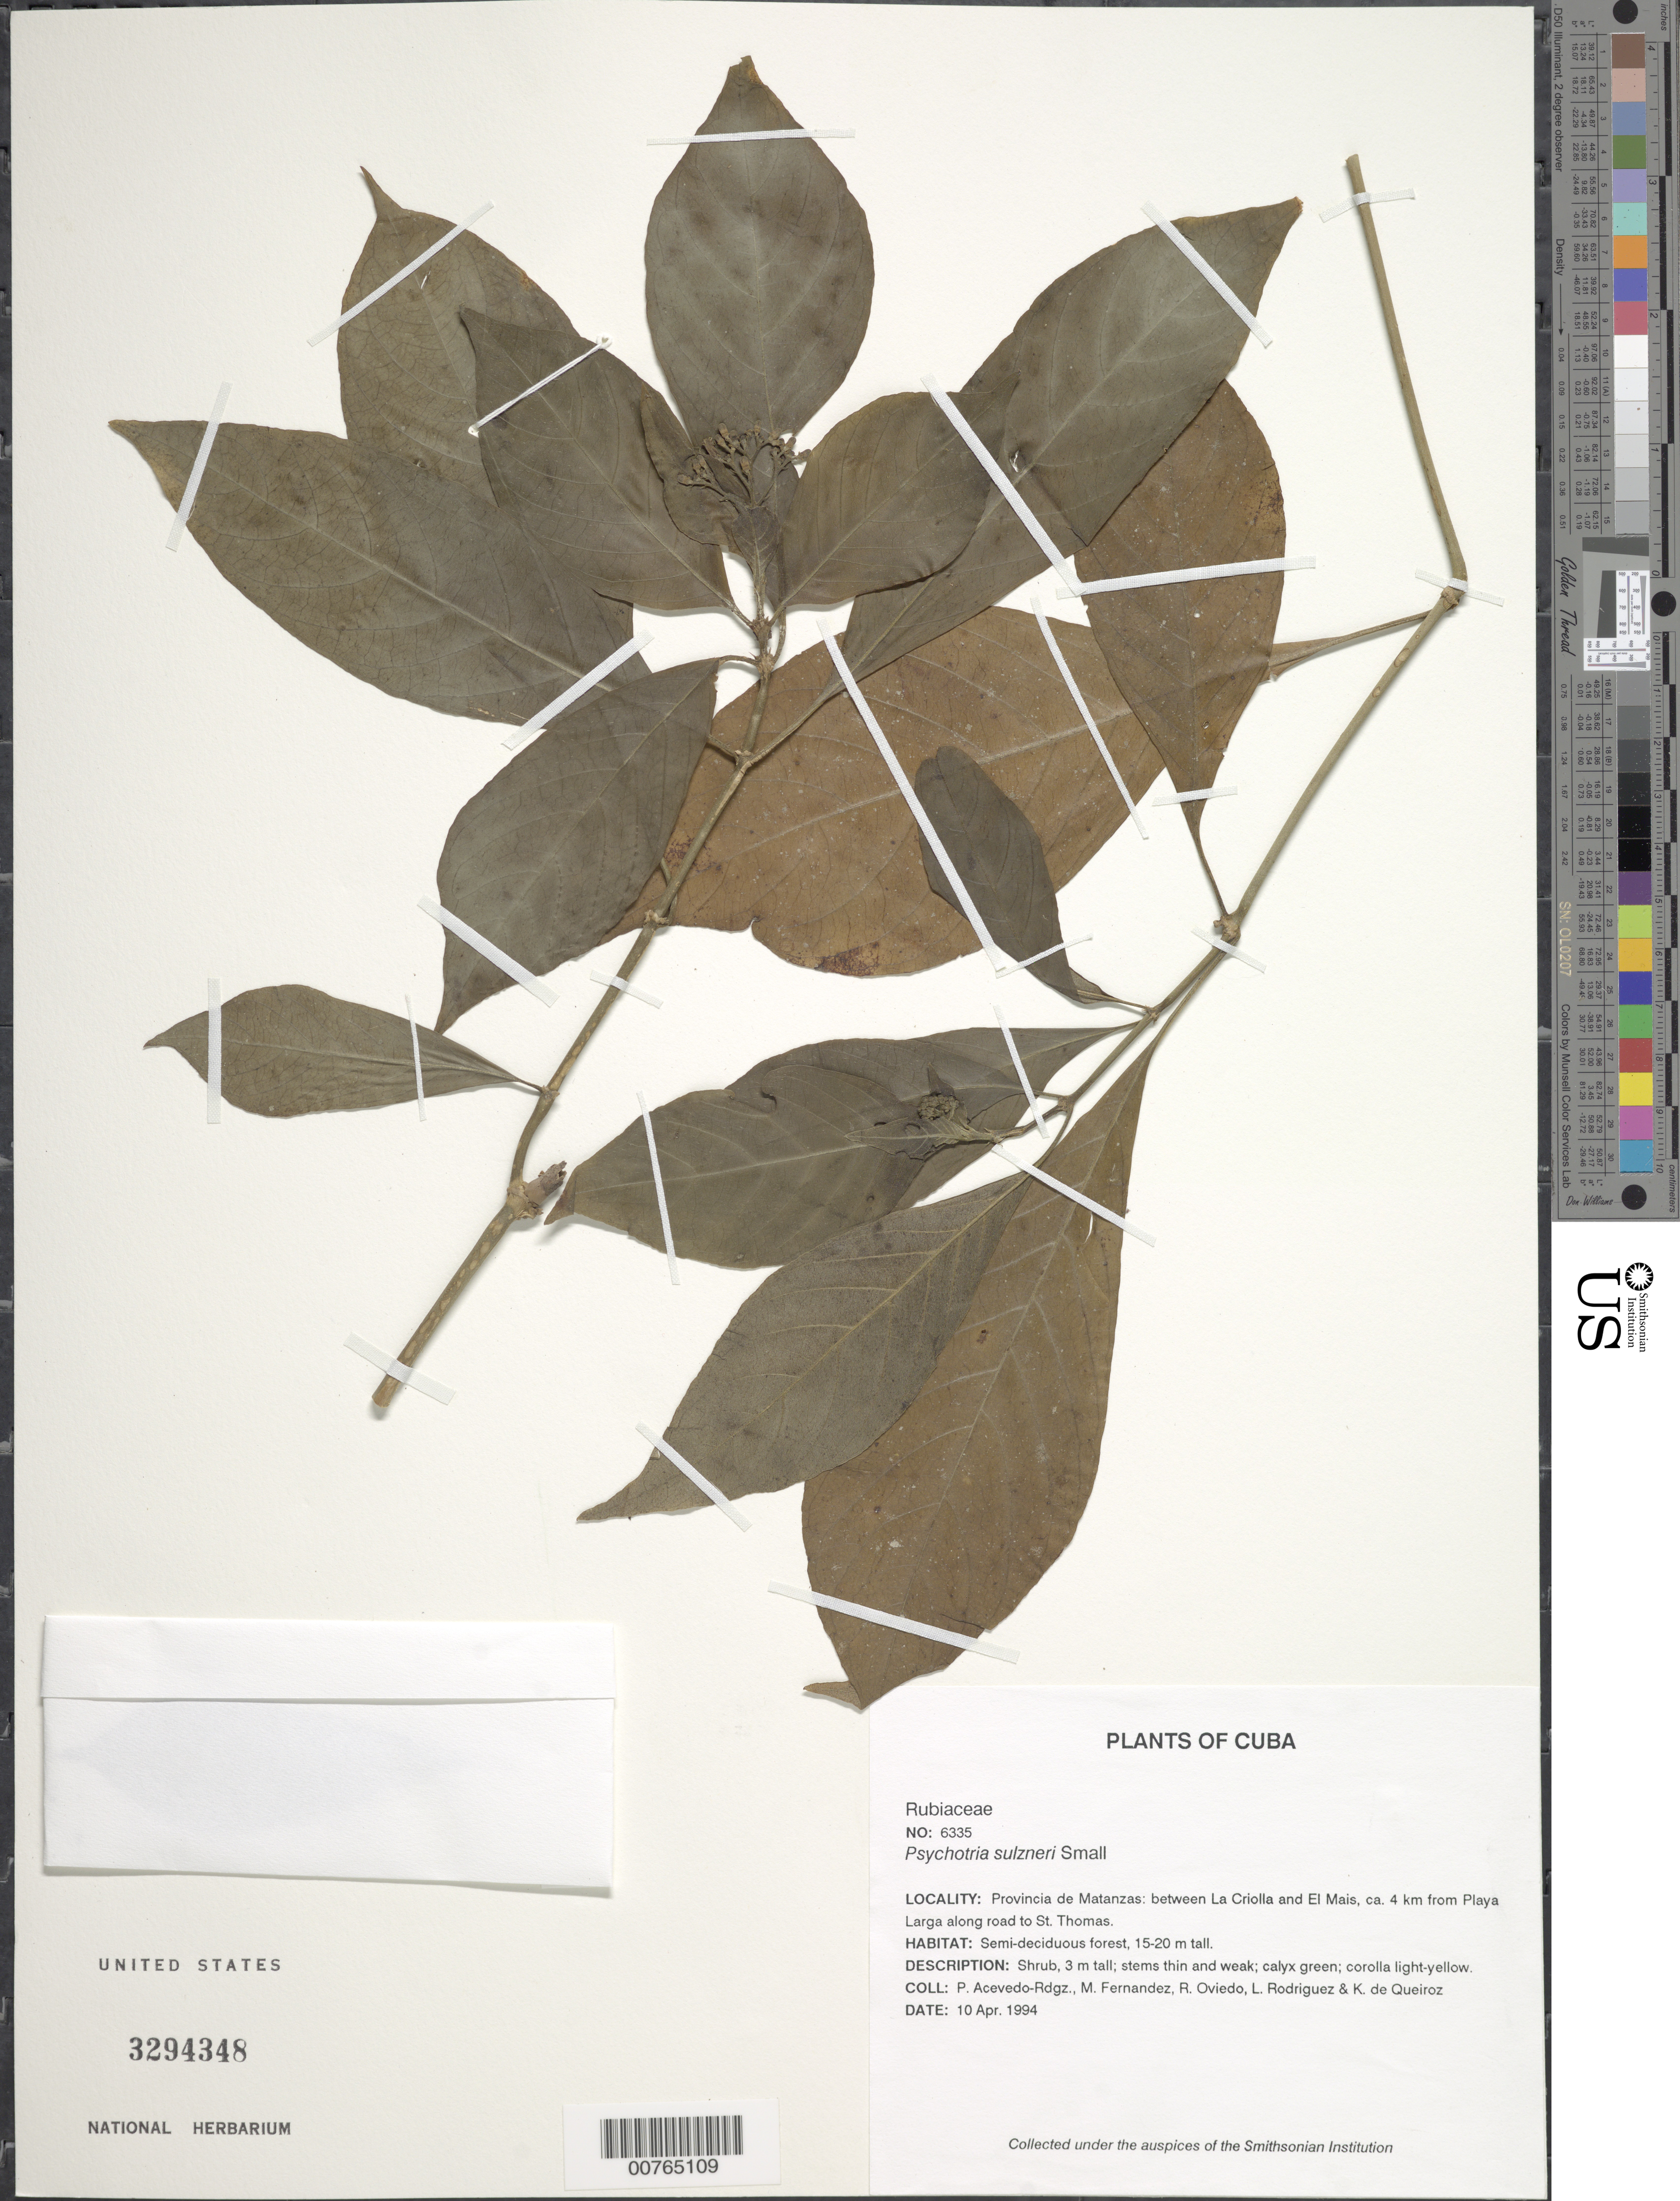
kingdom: Plantae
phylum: Tracheophyta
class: Magnoliopsida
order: Gentianales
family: Rubiaceae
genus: Psychotria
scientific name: Psychotria sulzneri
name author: Small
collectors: P. Acevedo-Rodr., M. Fernández, R. Oviedo, L. Rodriguez & K. De Queiroz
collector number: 6335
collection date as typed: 10 Apr 1994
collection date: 1994-04-10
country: Cuba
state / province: Matanzas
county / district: Municipio de Ciénaga de Zapata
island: Cuba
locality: Provincia de Matanzas: between La Criolla and El Mais, ca 4 km from Playa Larga along road to St Thomas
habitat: Semi-deciduous forest, 15-20 m tall.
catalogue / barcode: US 3294348